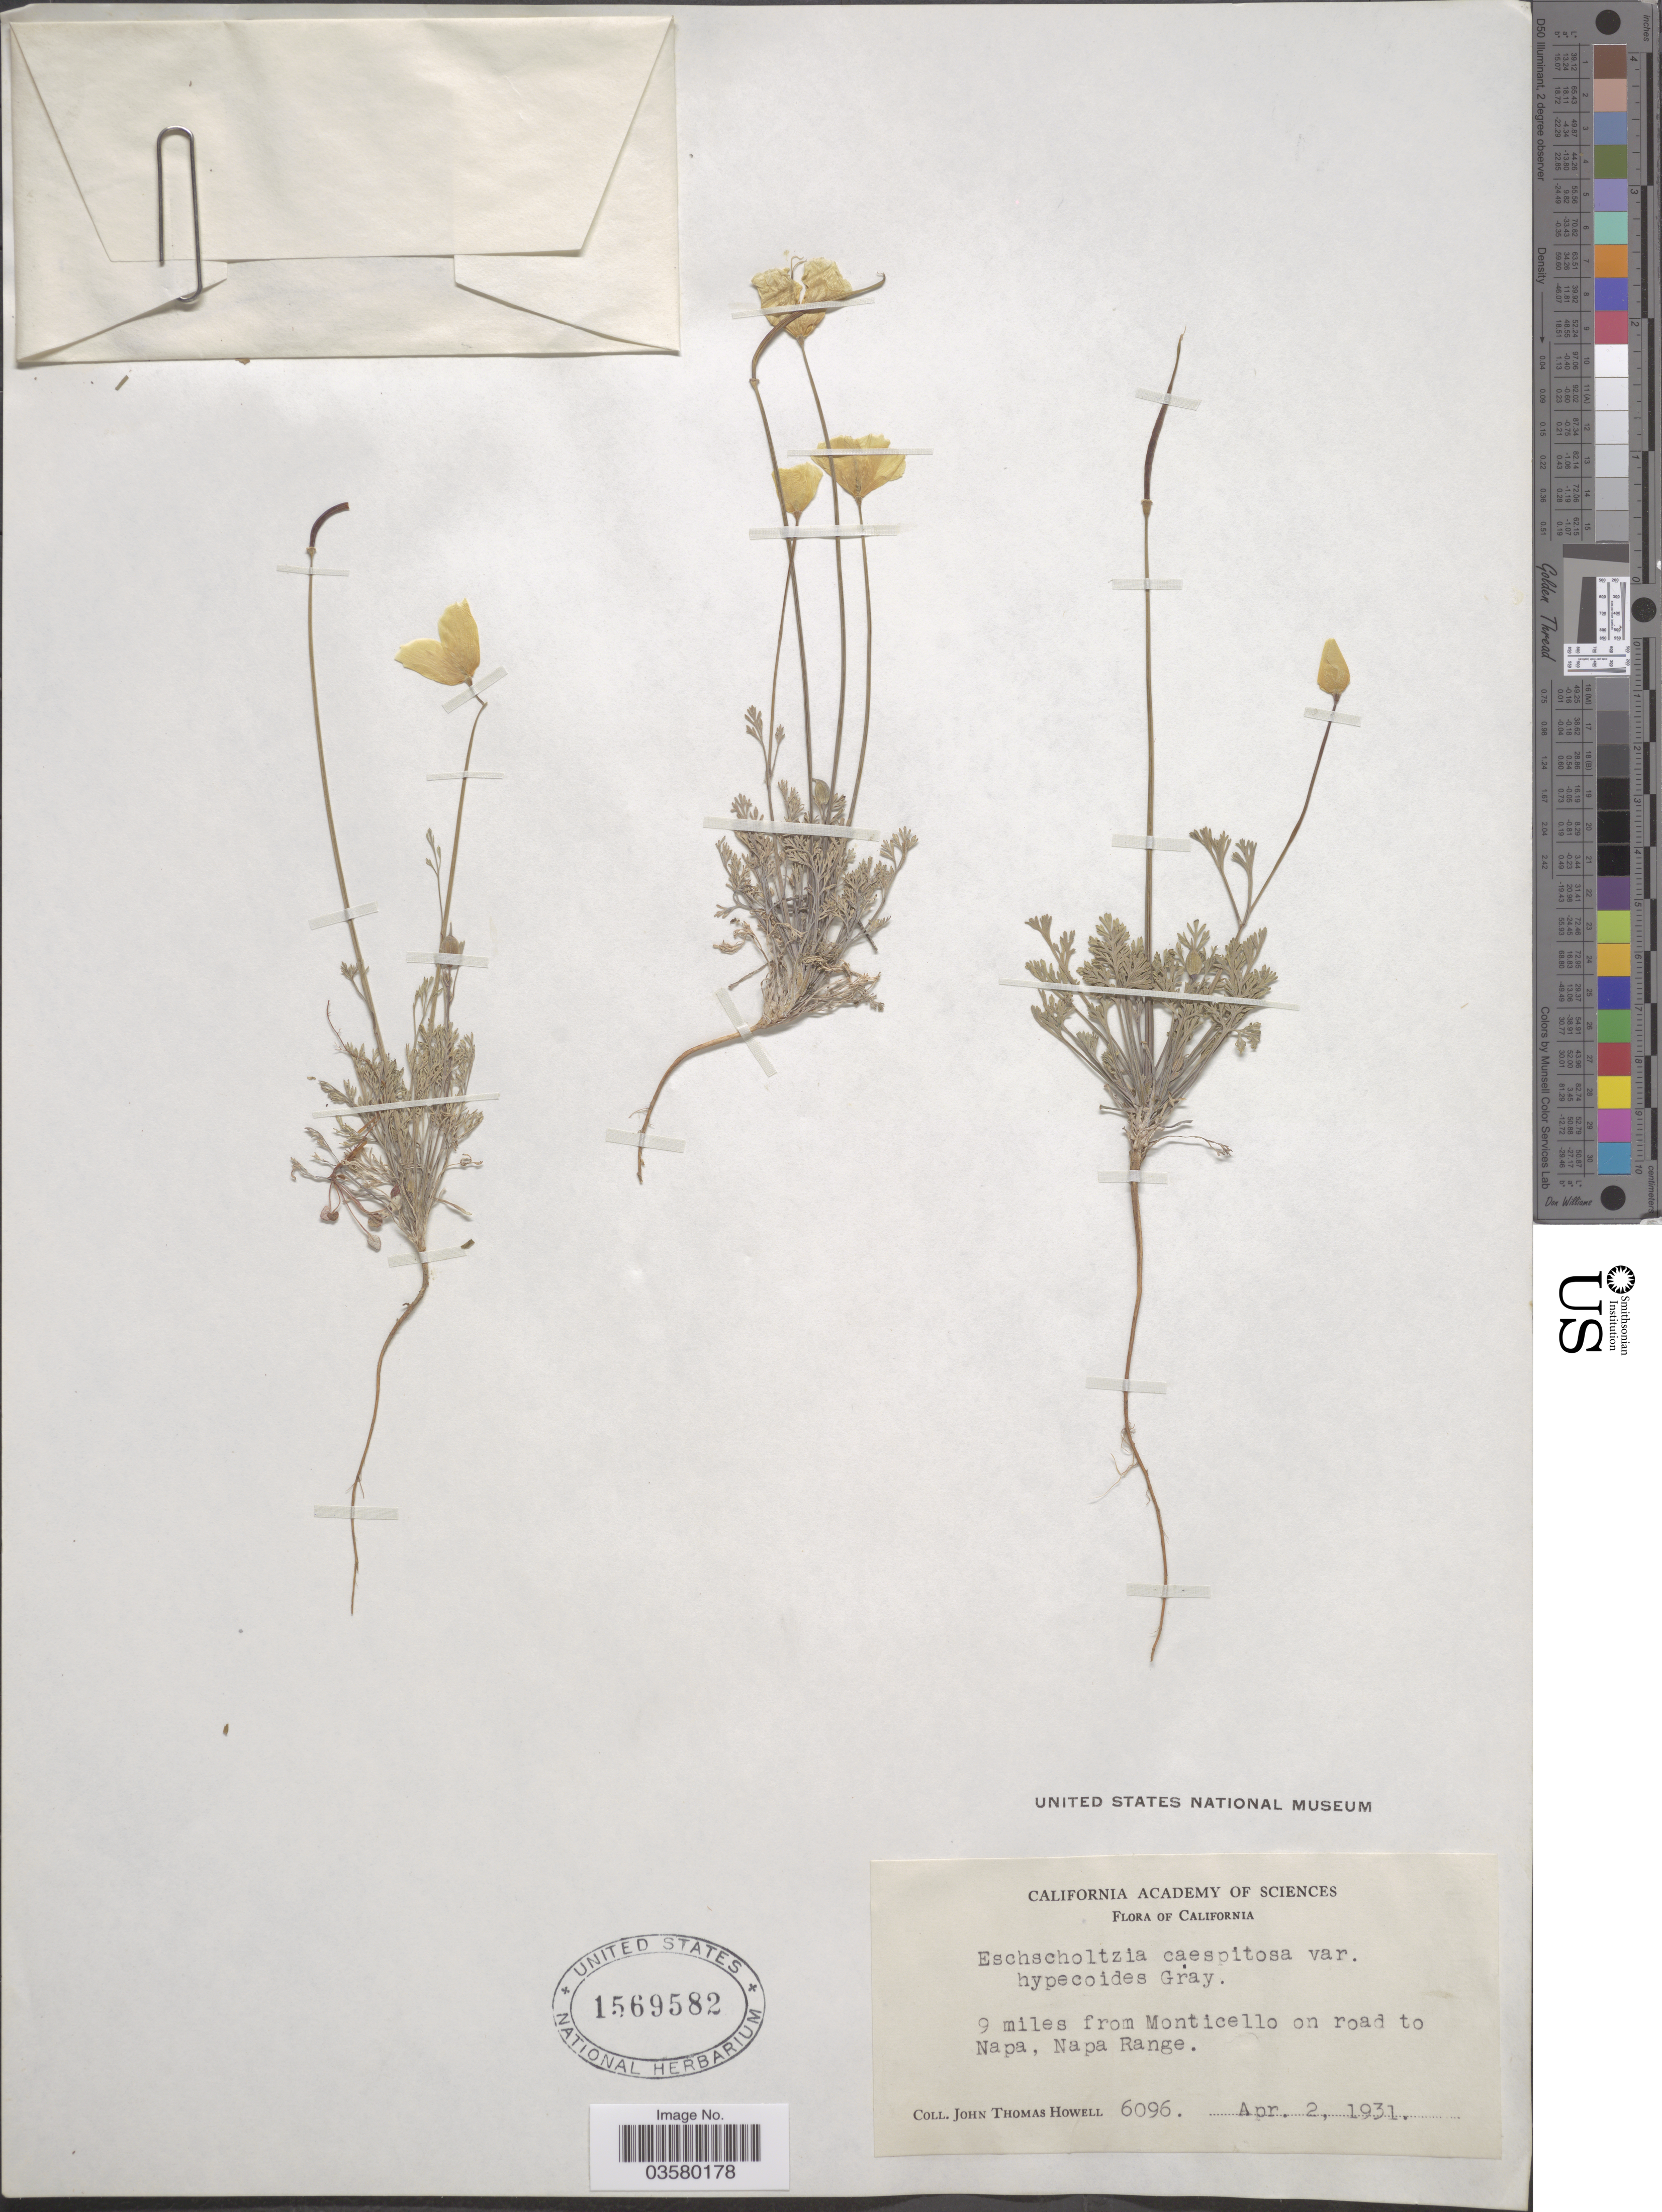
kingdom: Plantae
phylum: Tracheophyta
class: Magnoliopsida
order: Ranunculales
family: Papaveraceae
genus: Eschscholzia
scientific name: Eschscholzia caespitosa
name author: Benth.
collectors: J. T. Howell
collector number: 6096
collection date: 1931-04-02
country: United States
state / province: California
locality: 9 miles from Monticello on road to Napa, Napa Range.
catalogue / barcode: US 1569582